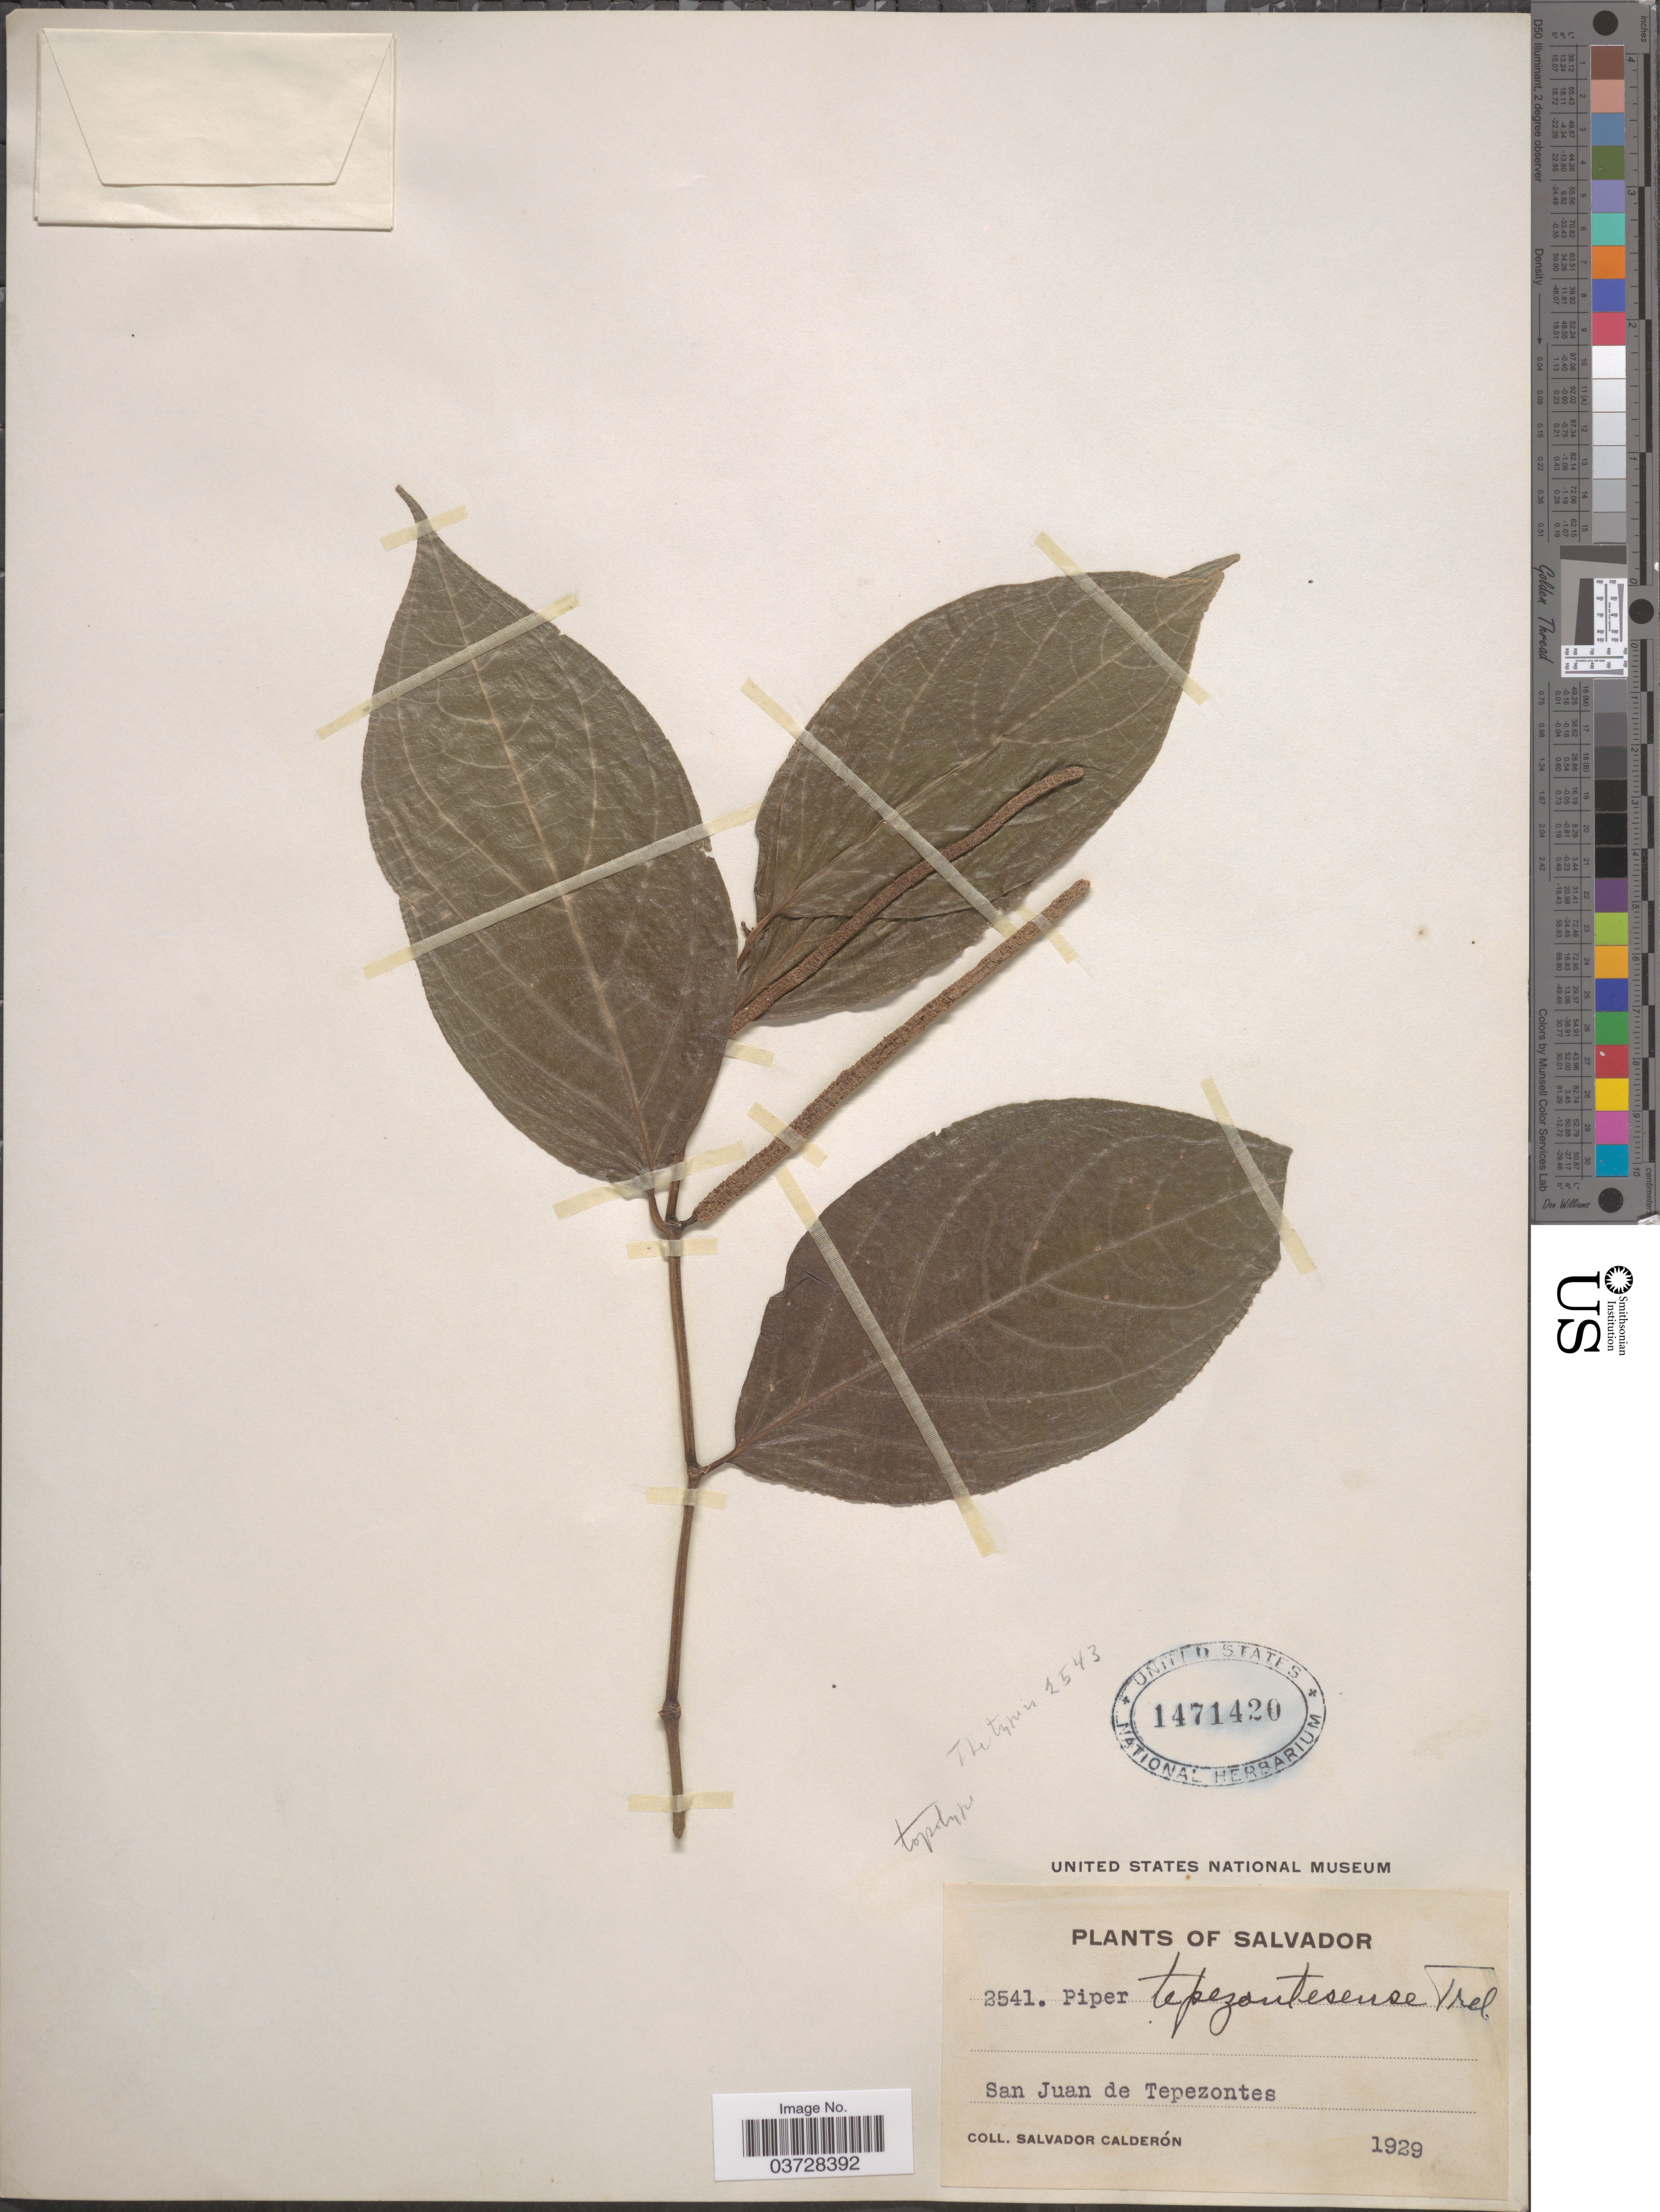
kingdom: Plantae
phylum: Tracheophyta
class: Magnoliopsida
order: Piperales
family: Piperaceae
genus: Piper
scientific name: Piper tepezontesense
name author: Trel.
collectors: S. Calderón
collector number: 2541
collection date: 1929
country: El Salvador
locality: San Juan de Tepezontes.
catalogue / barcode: US 1471420